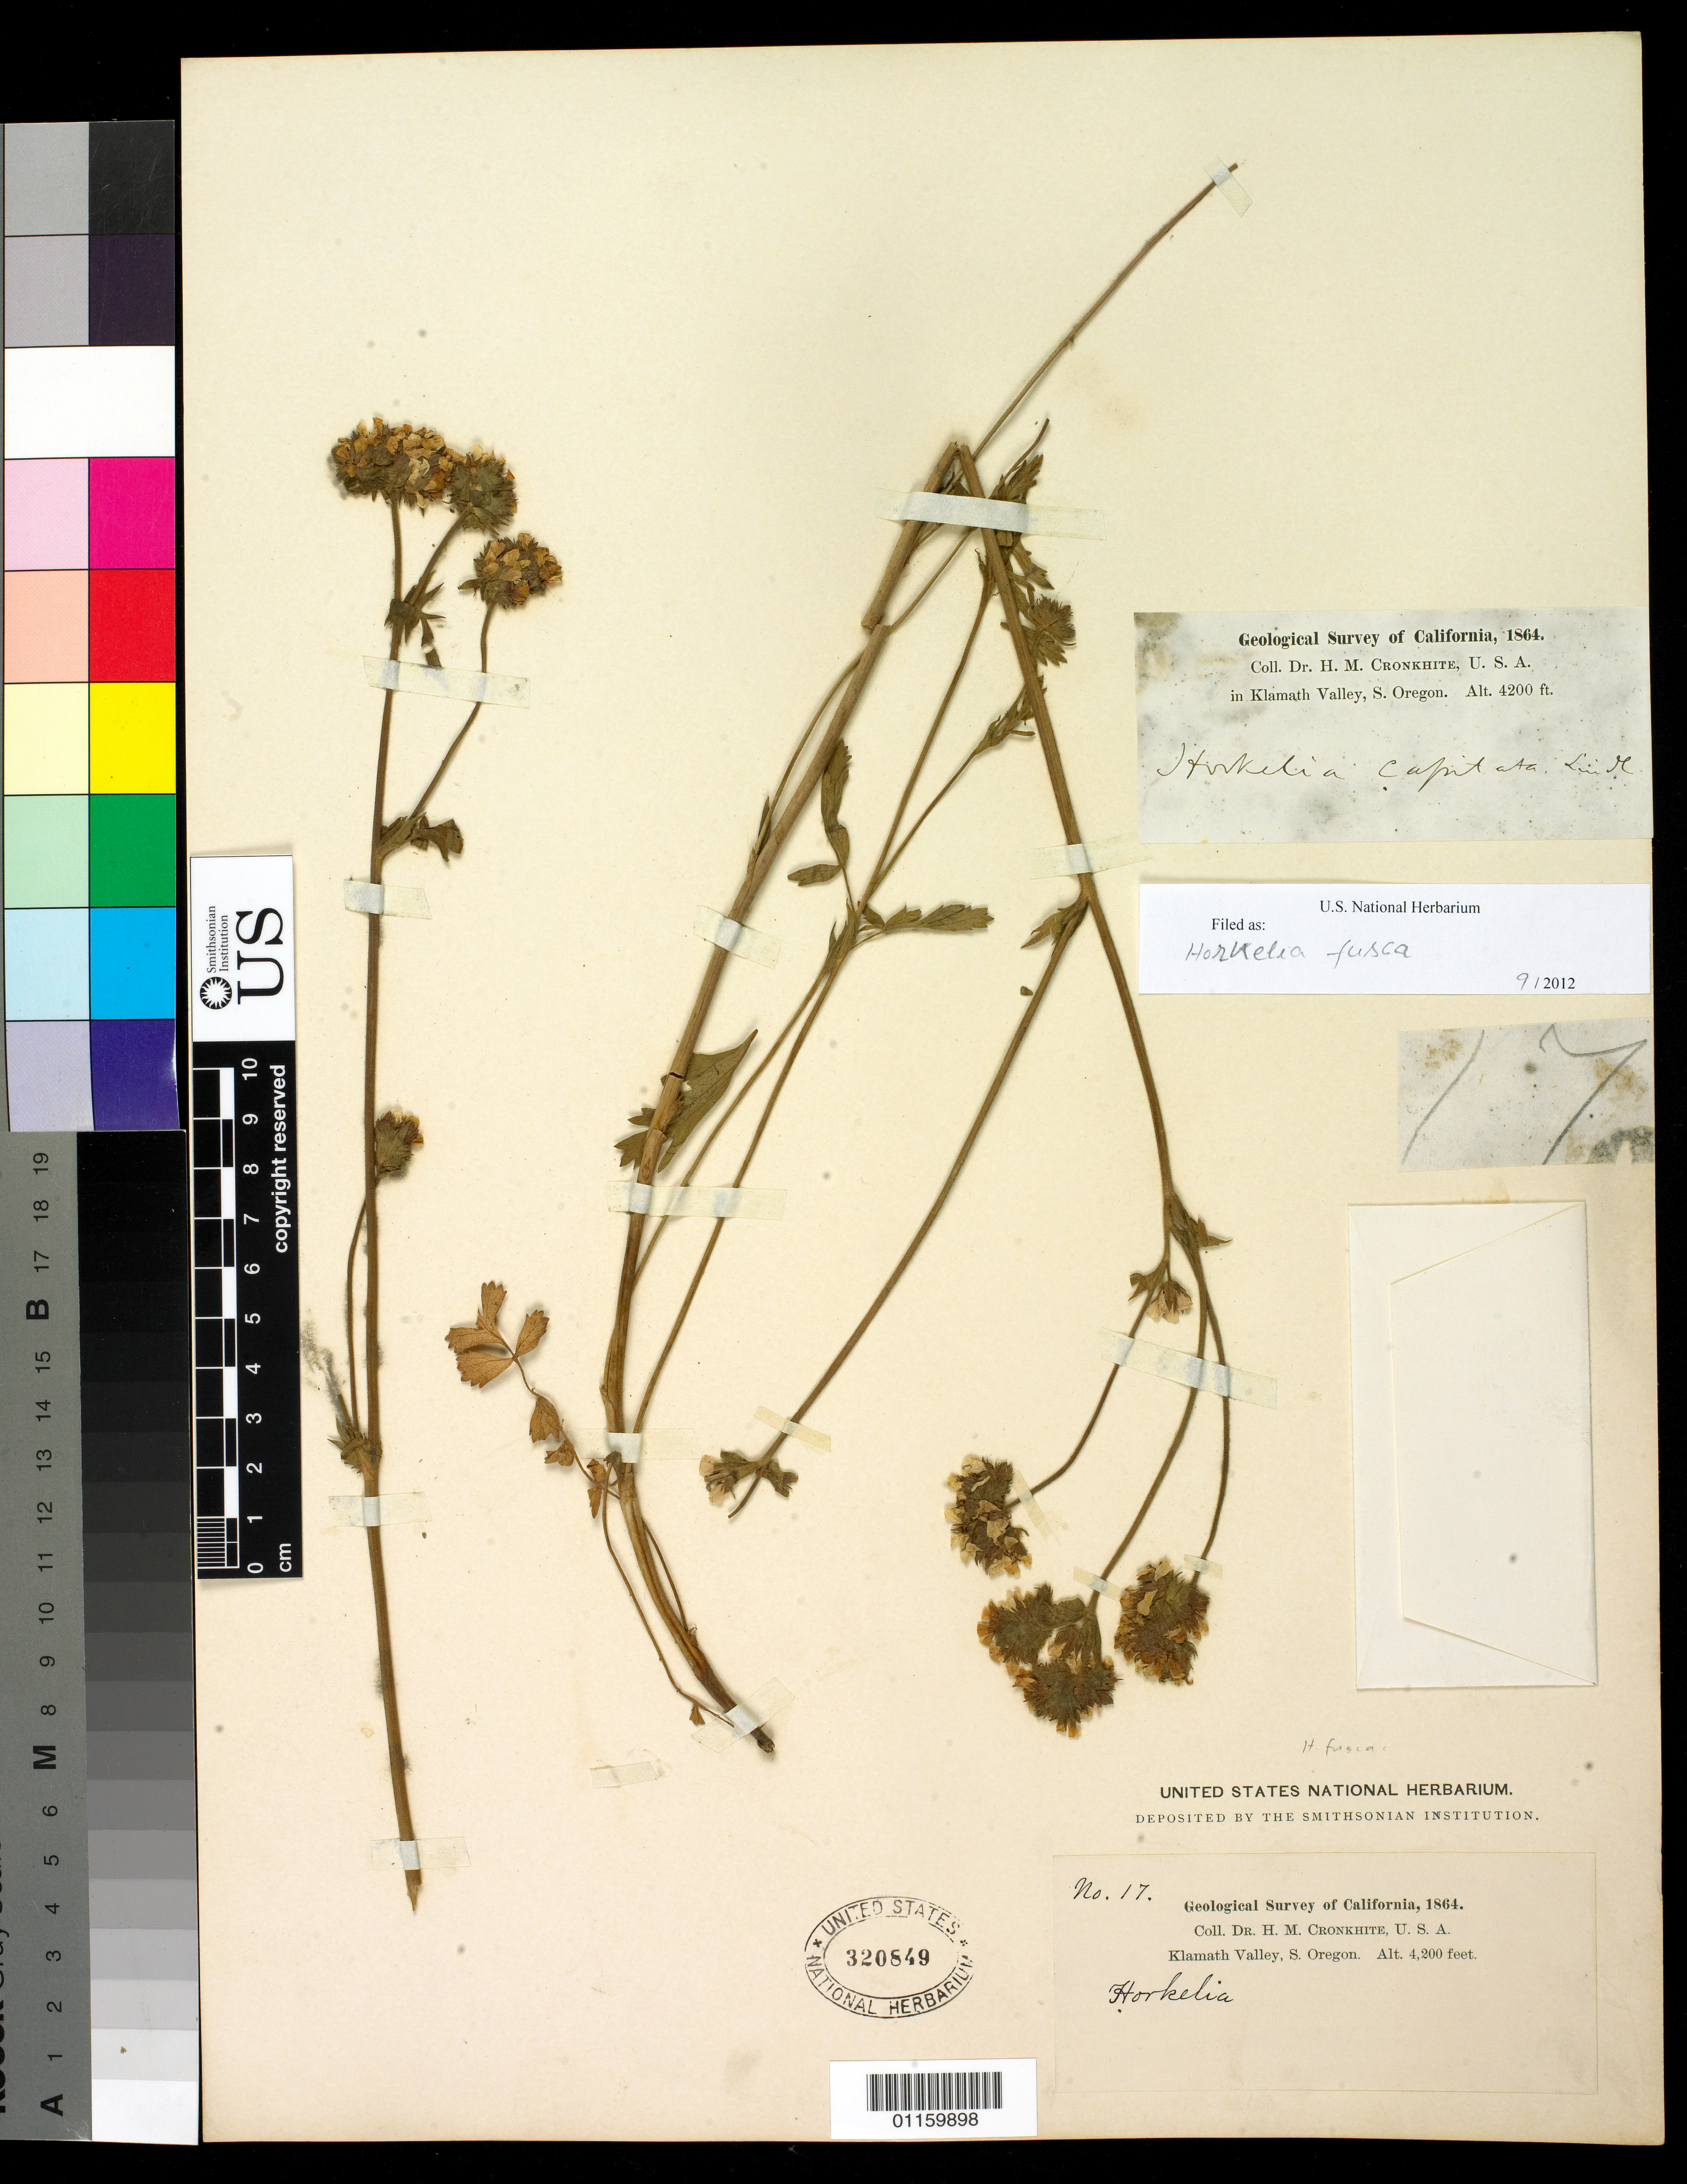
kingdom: Plantae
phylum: Tracheophyta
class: Magnoliopsida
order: Rosales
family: Rosaceae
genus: Potentilla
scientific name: Potentilla douglasii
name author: Greene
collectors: H. M. Cronkhite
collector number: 17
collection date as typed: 1864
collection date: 1864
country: United States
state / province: Oregon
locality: Klamath Valley, S. Oregon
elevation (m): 1280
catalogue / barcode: US 320849